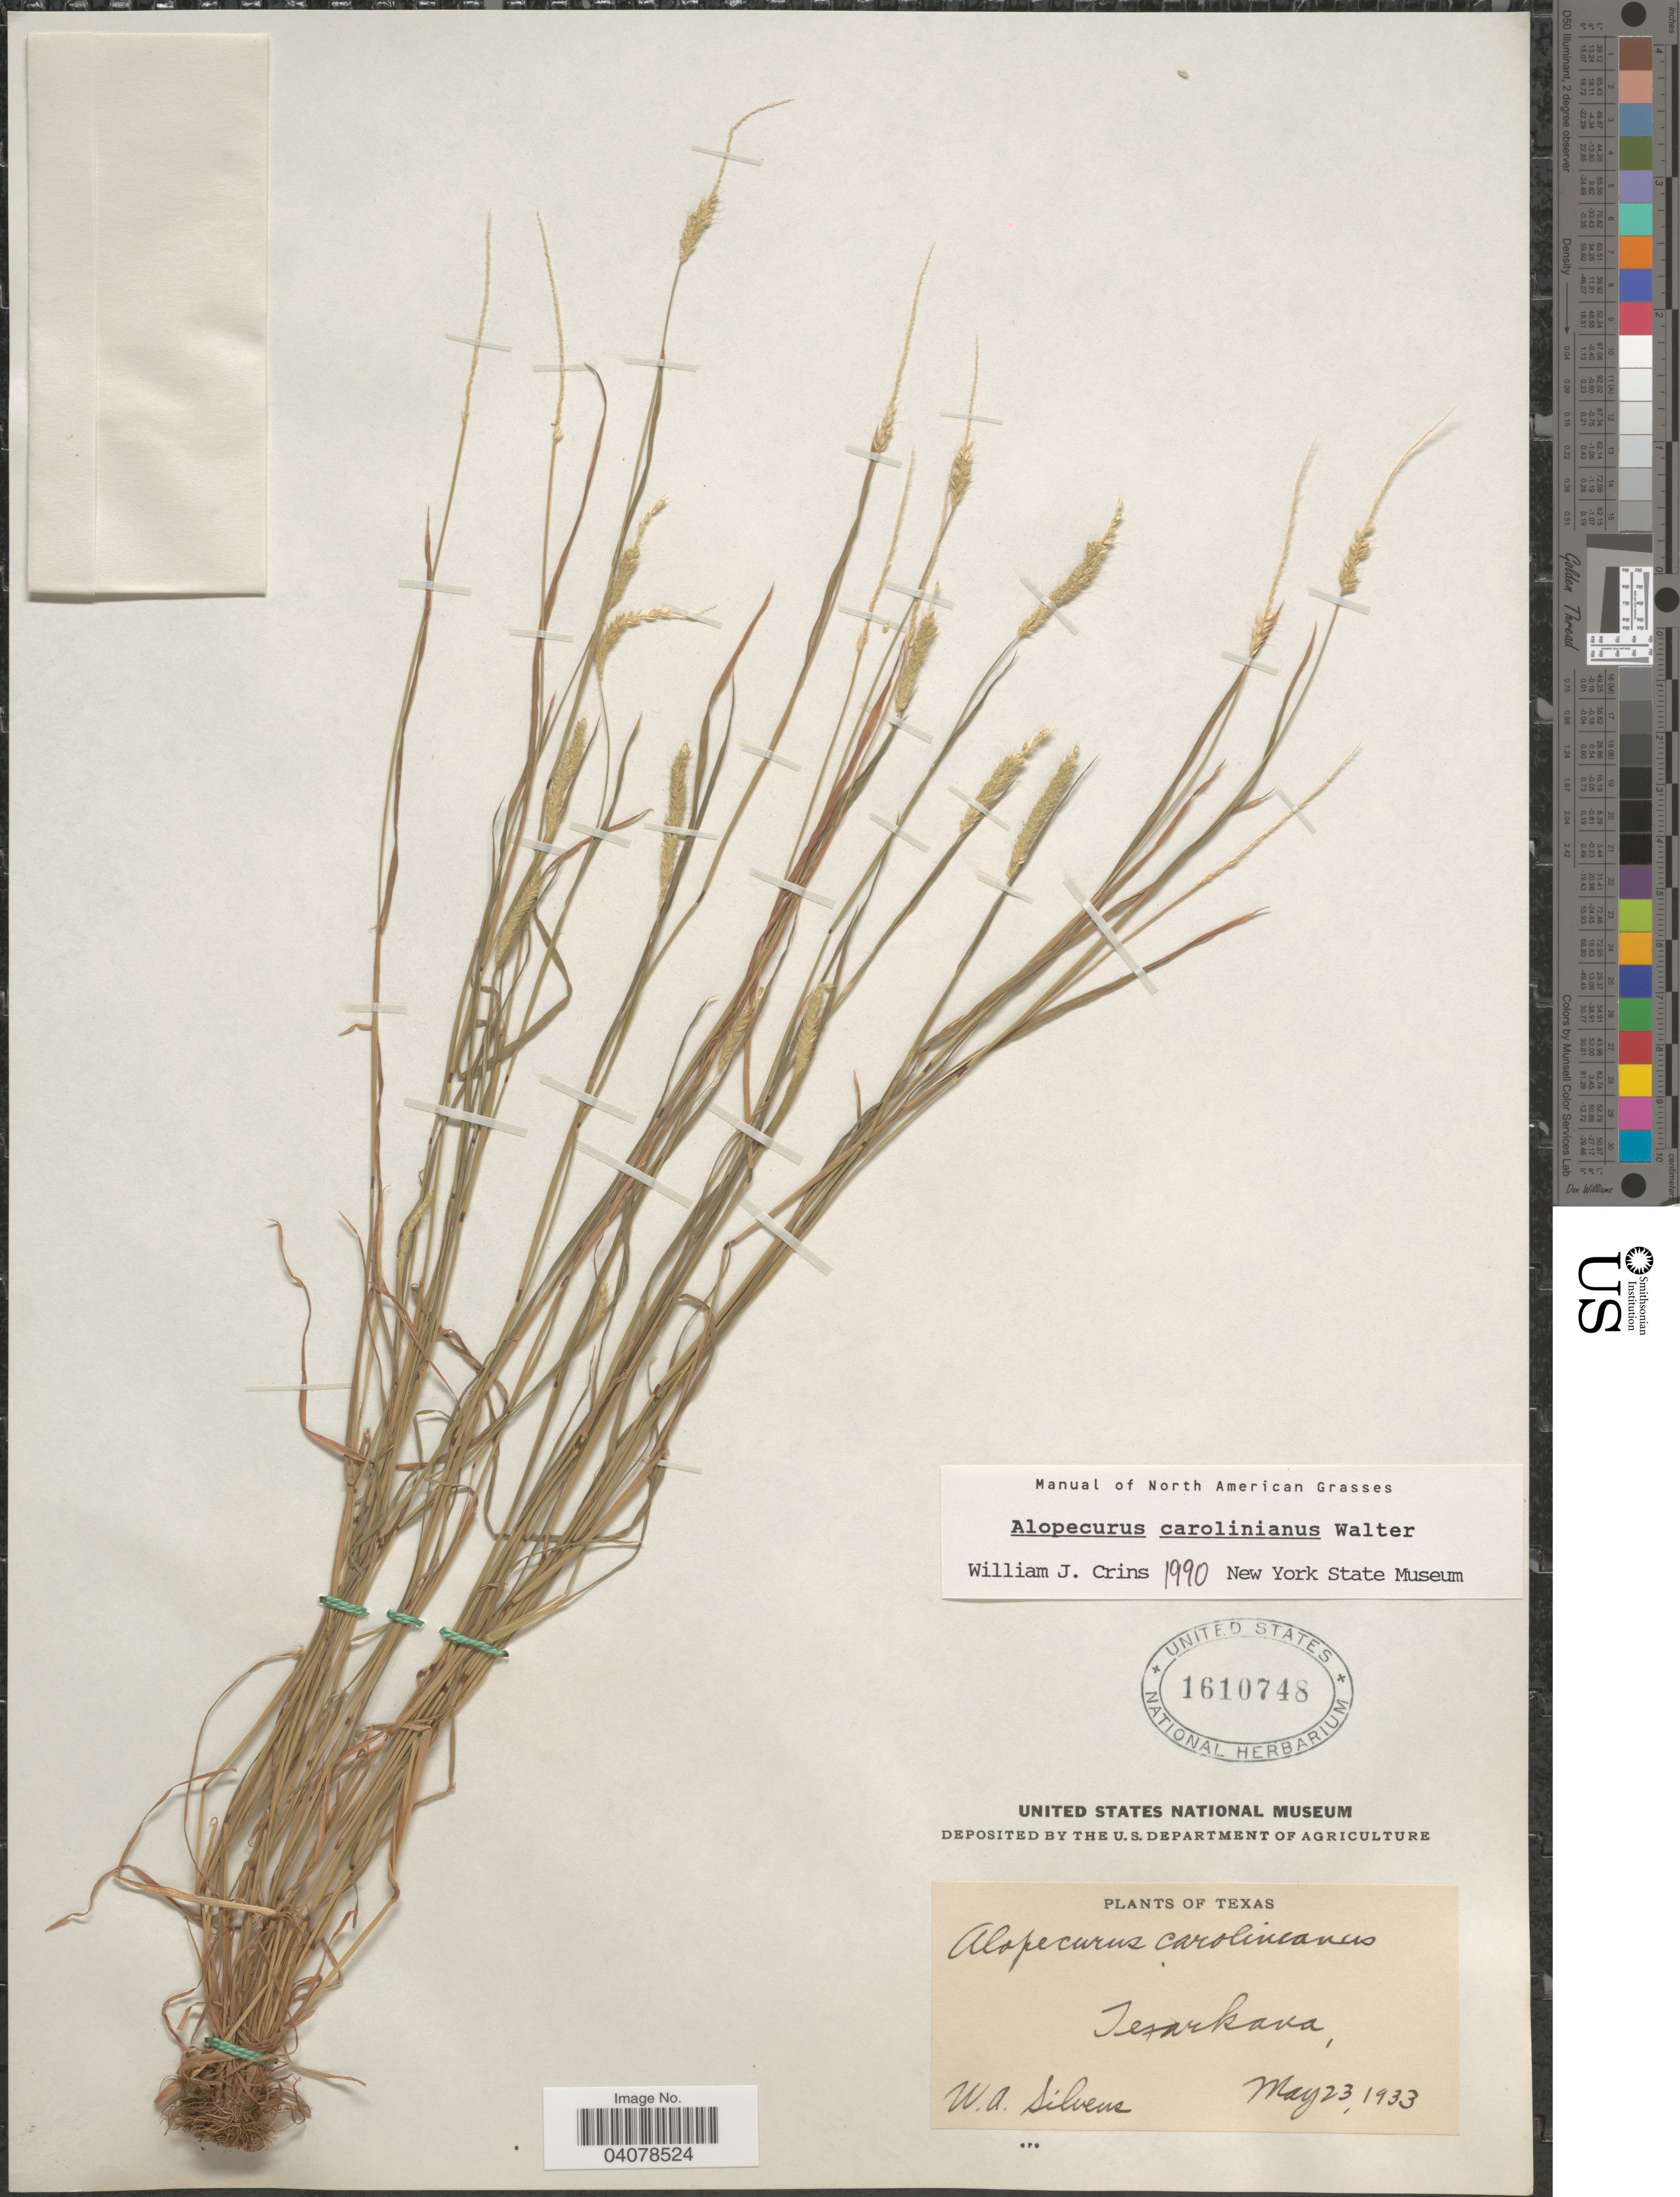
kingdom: Plantae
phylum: Tracheophyta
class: Liliopsida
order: Poales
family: Poaceae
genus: Alopecurus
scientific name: Alopecurus carolinianus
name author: Walter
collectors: W. Silveus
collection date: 1933-05-23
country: United States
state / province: Texas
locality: Texarkana.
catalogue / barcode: US 1610748